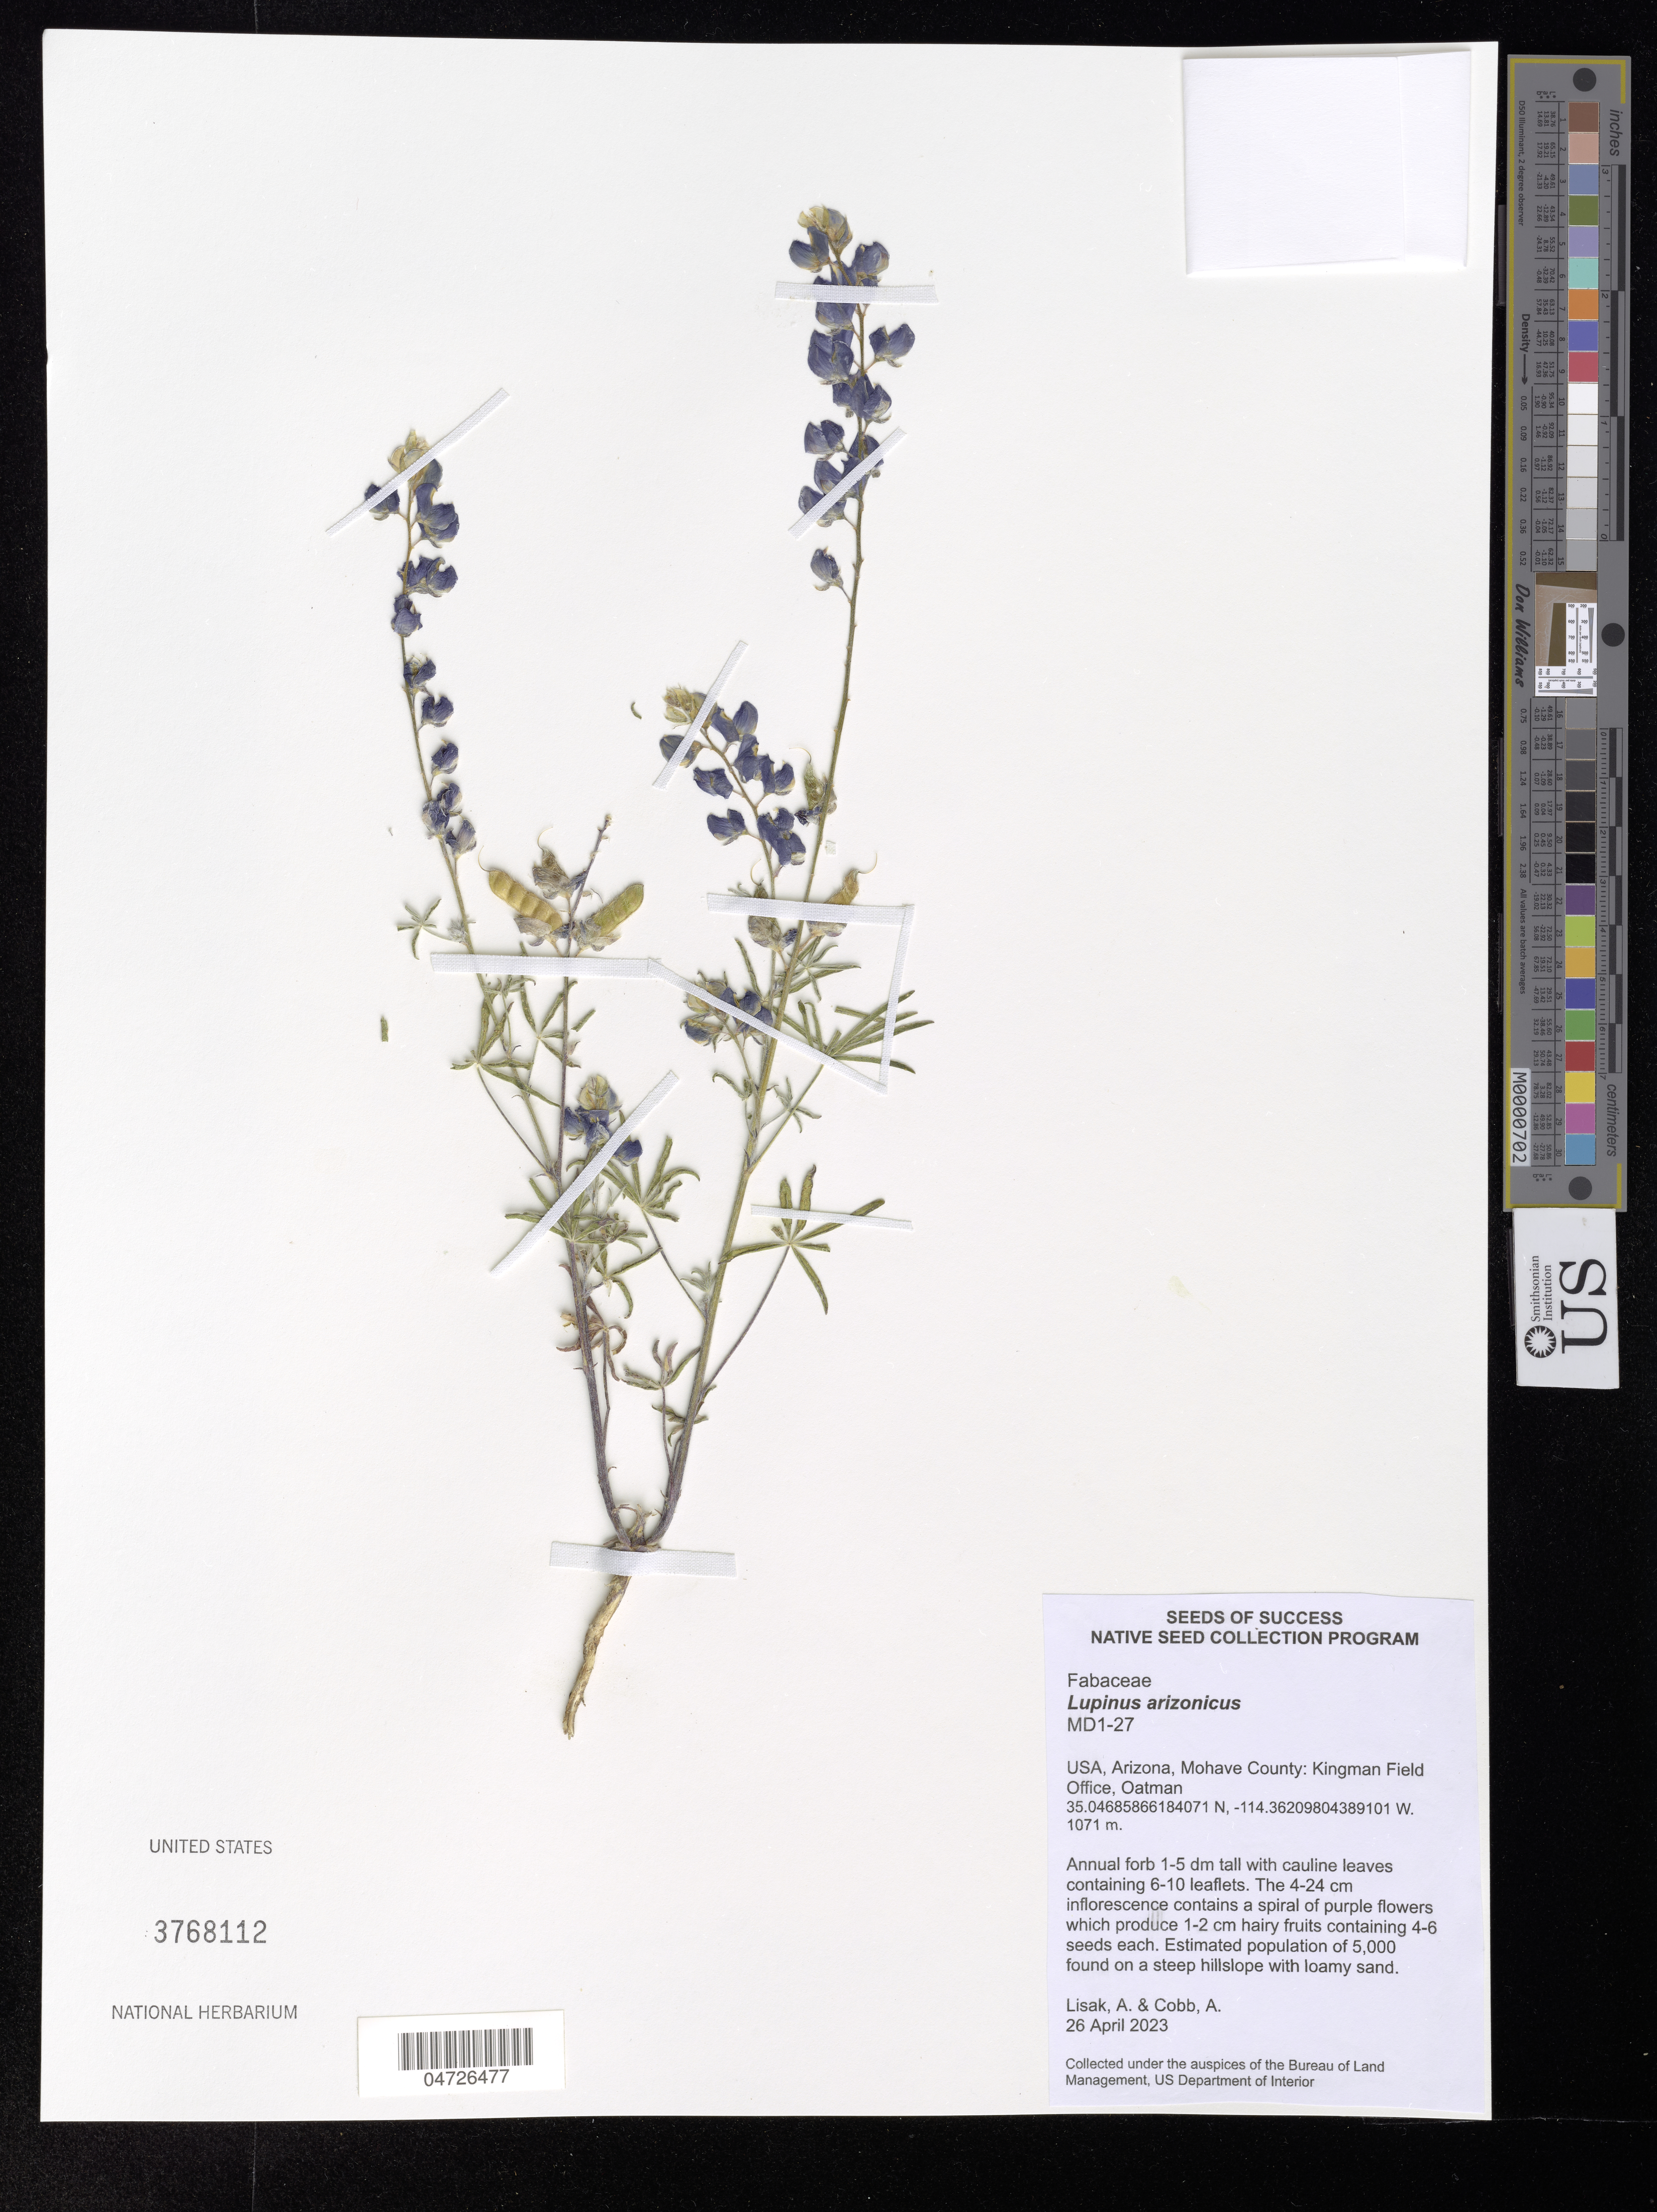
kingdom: Plantae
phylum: Tracheophyta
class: Magnoliopsida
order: Fabales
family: Fabaceae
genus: Lupinus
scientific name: Lupinus arizonicus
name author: (S. Watson) S. Watson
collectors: A. Lisak & A. Cobb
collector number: MD1-27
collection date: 2023-04-26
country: United States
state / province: Arizona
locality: Mohave County: Kingman Field Office, Oatman.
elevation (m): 1071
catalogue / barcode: US 3768112